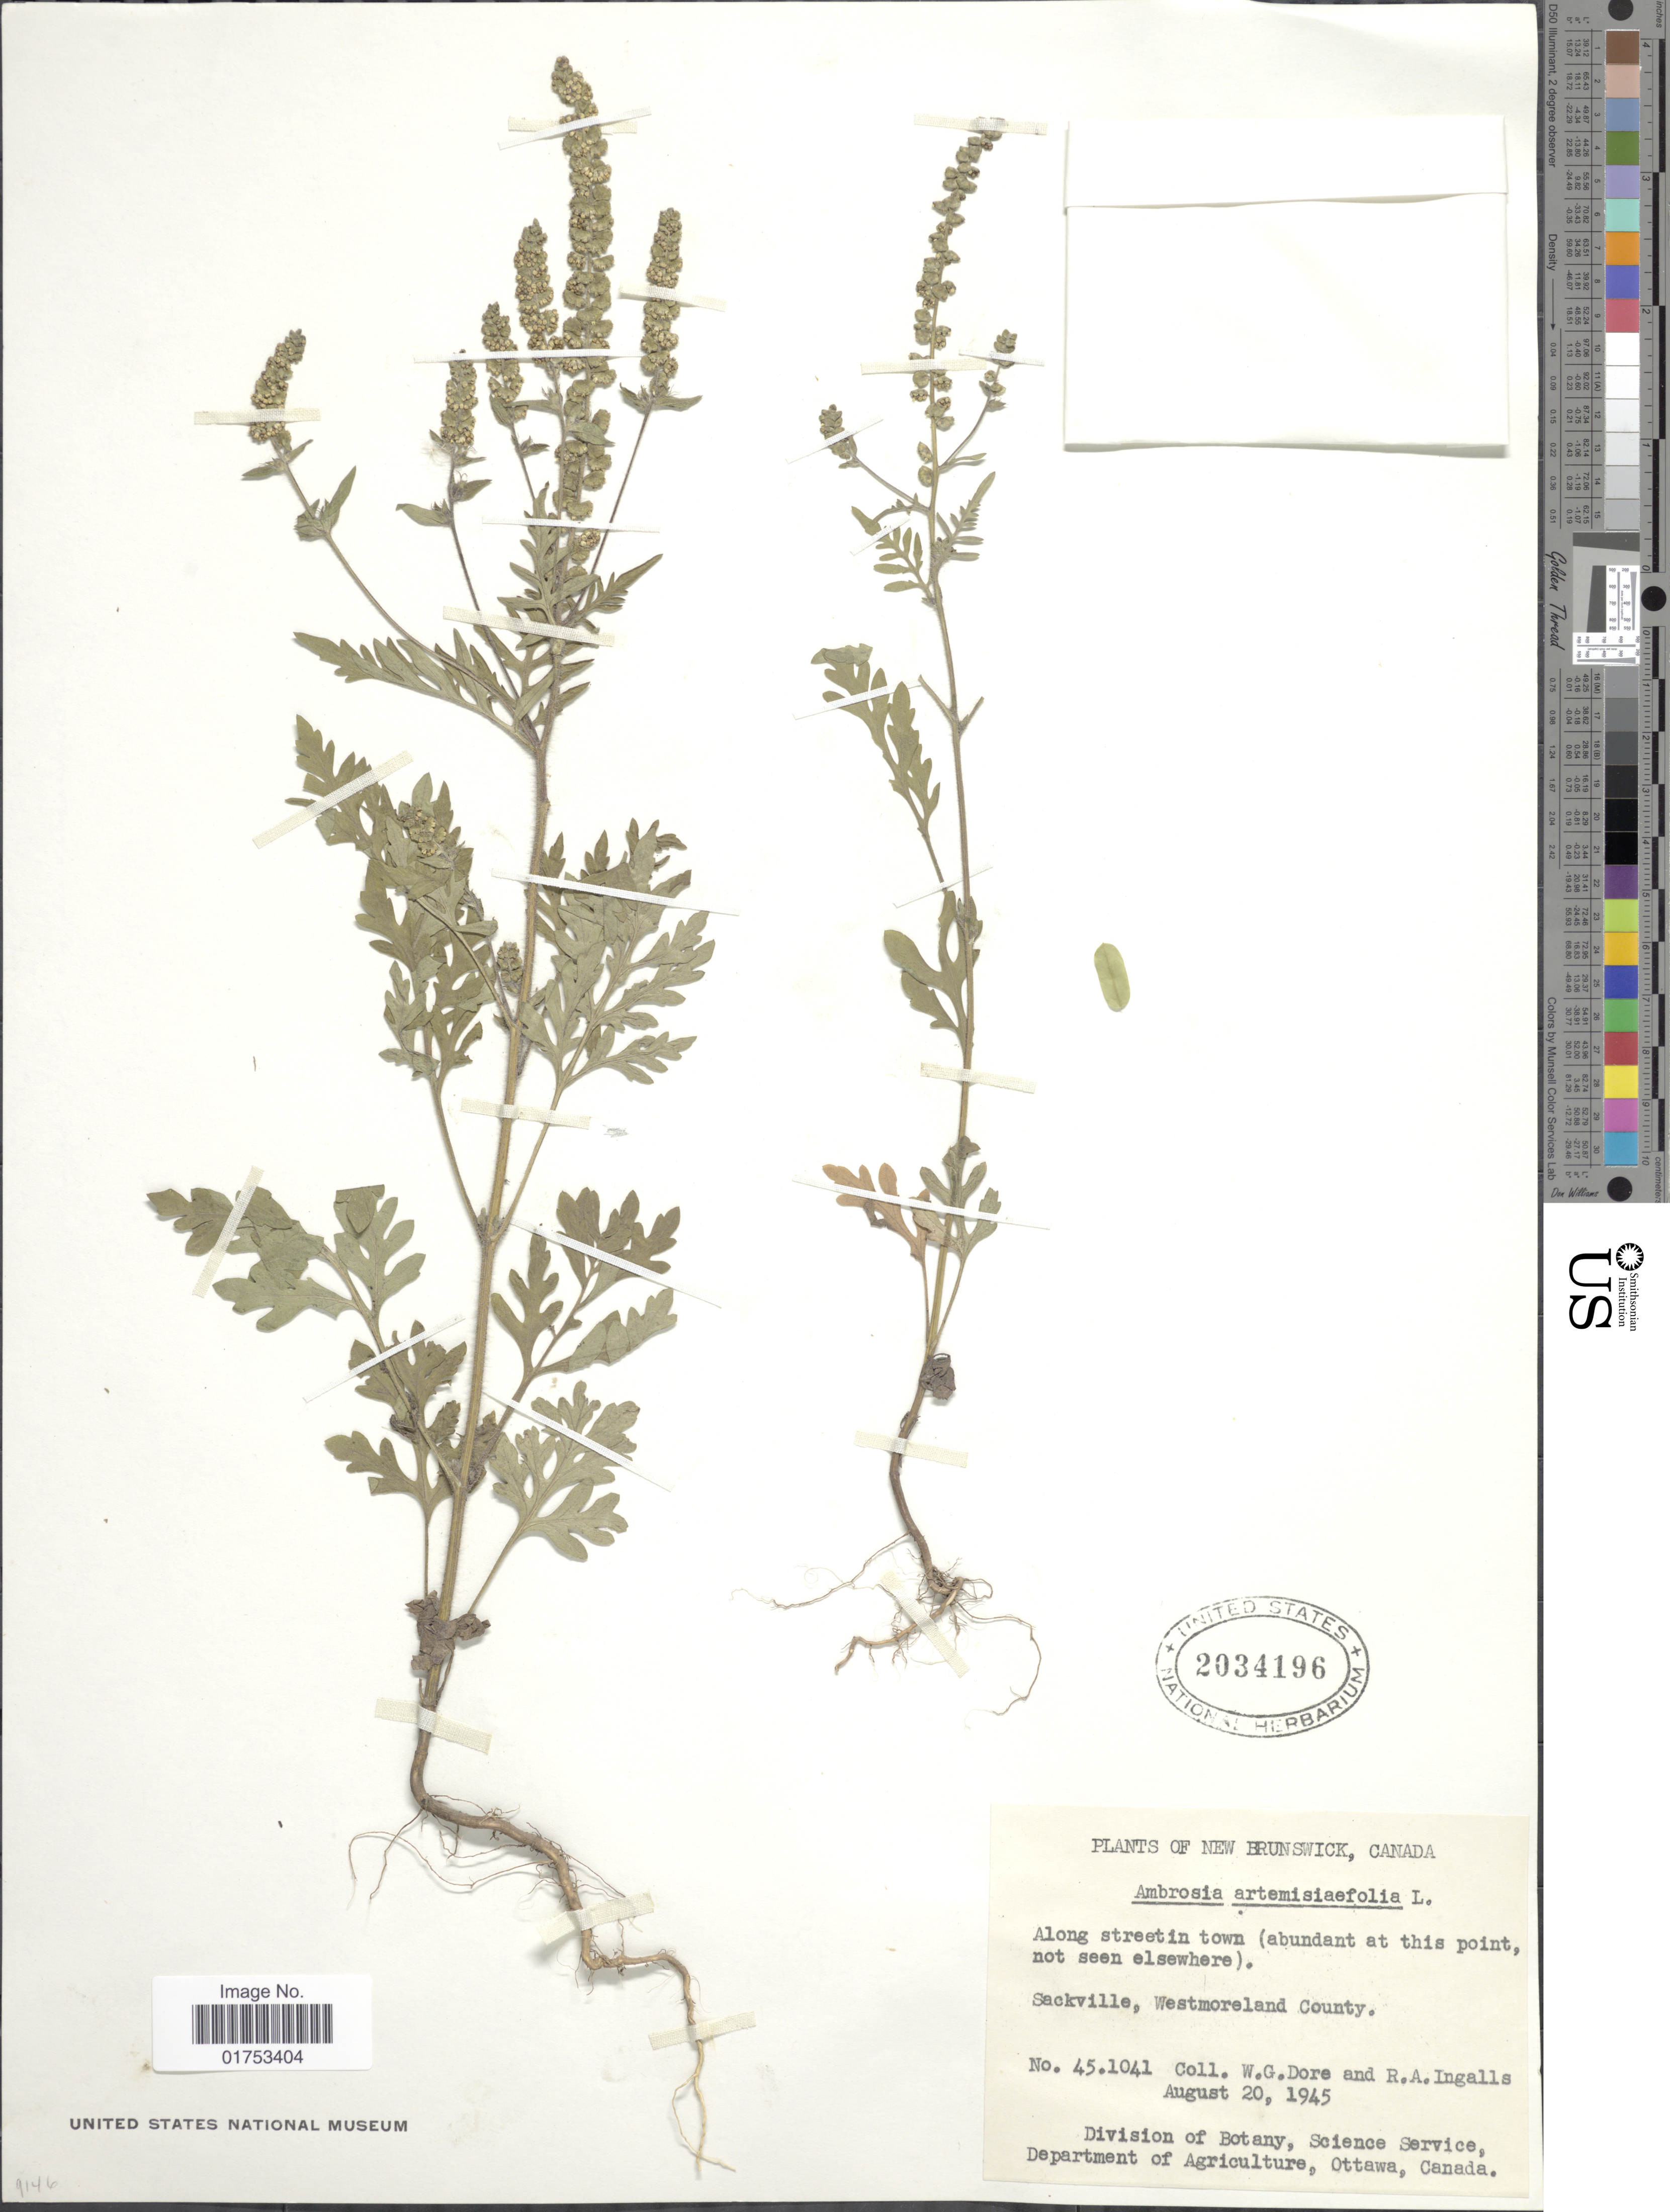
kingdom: Plantae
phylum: Tracheophyta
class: Magnoliopsida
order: Asterales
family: Asteraceae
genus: Ambrosia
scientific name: Ambrosia artemisiifolia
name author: L.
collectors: W. Dore & R. Ingalls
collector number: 451041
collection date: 1945-08-20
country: Canada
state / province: New Brunswick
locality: Sackville, Westmoreland County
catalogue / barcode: US 2034196